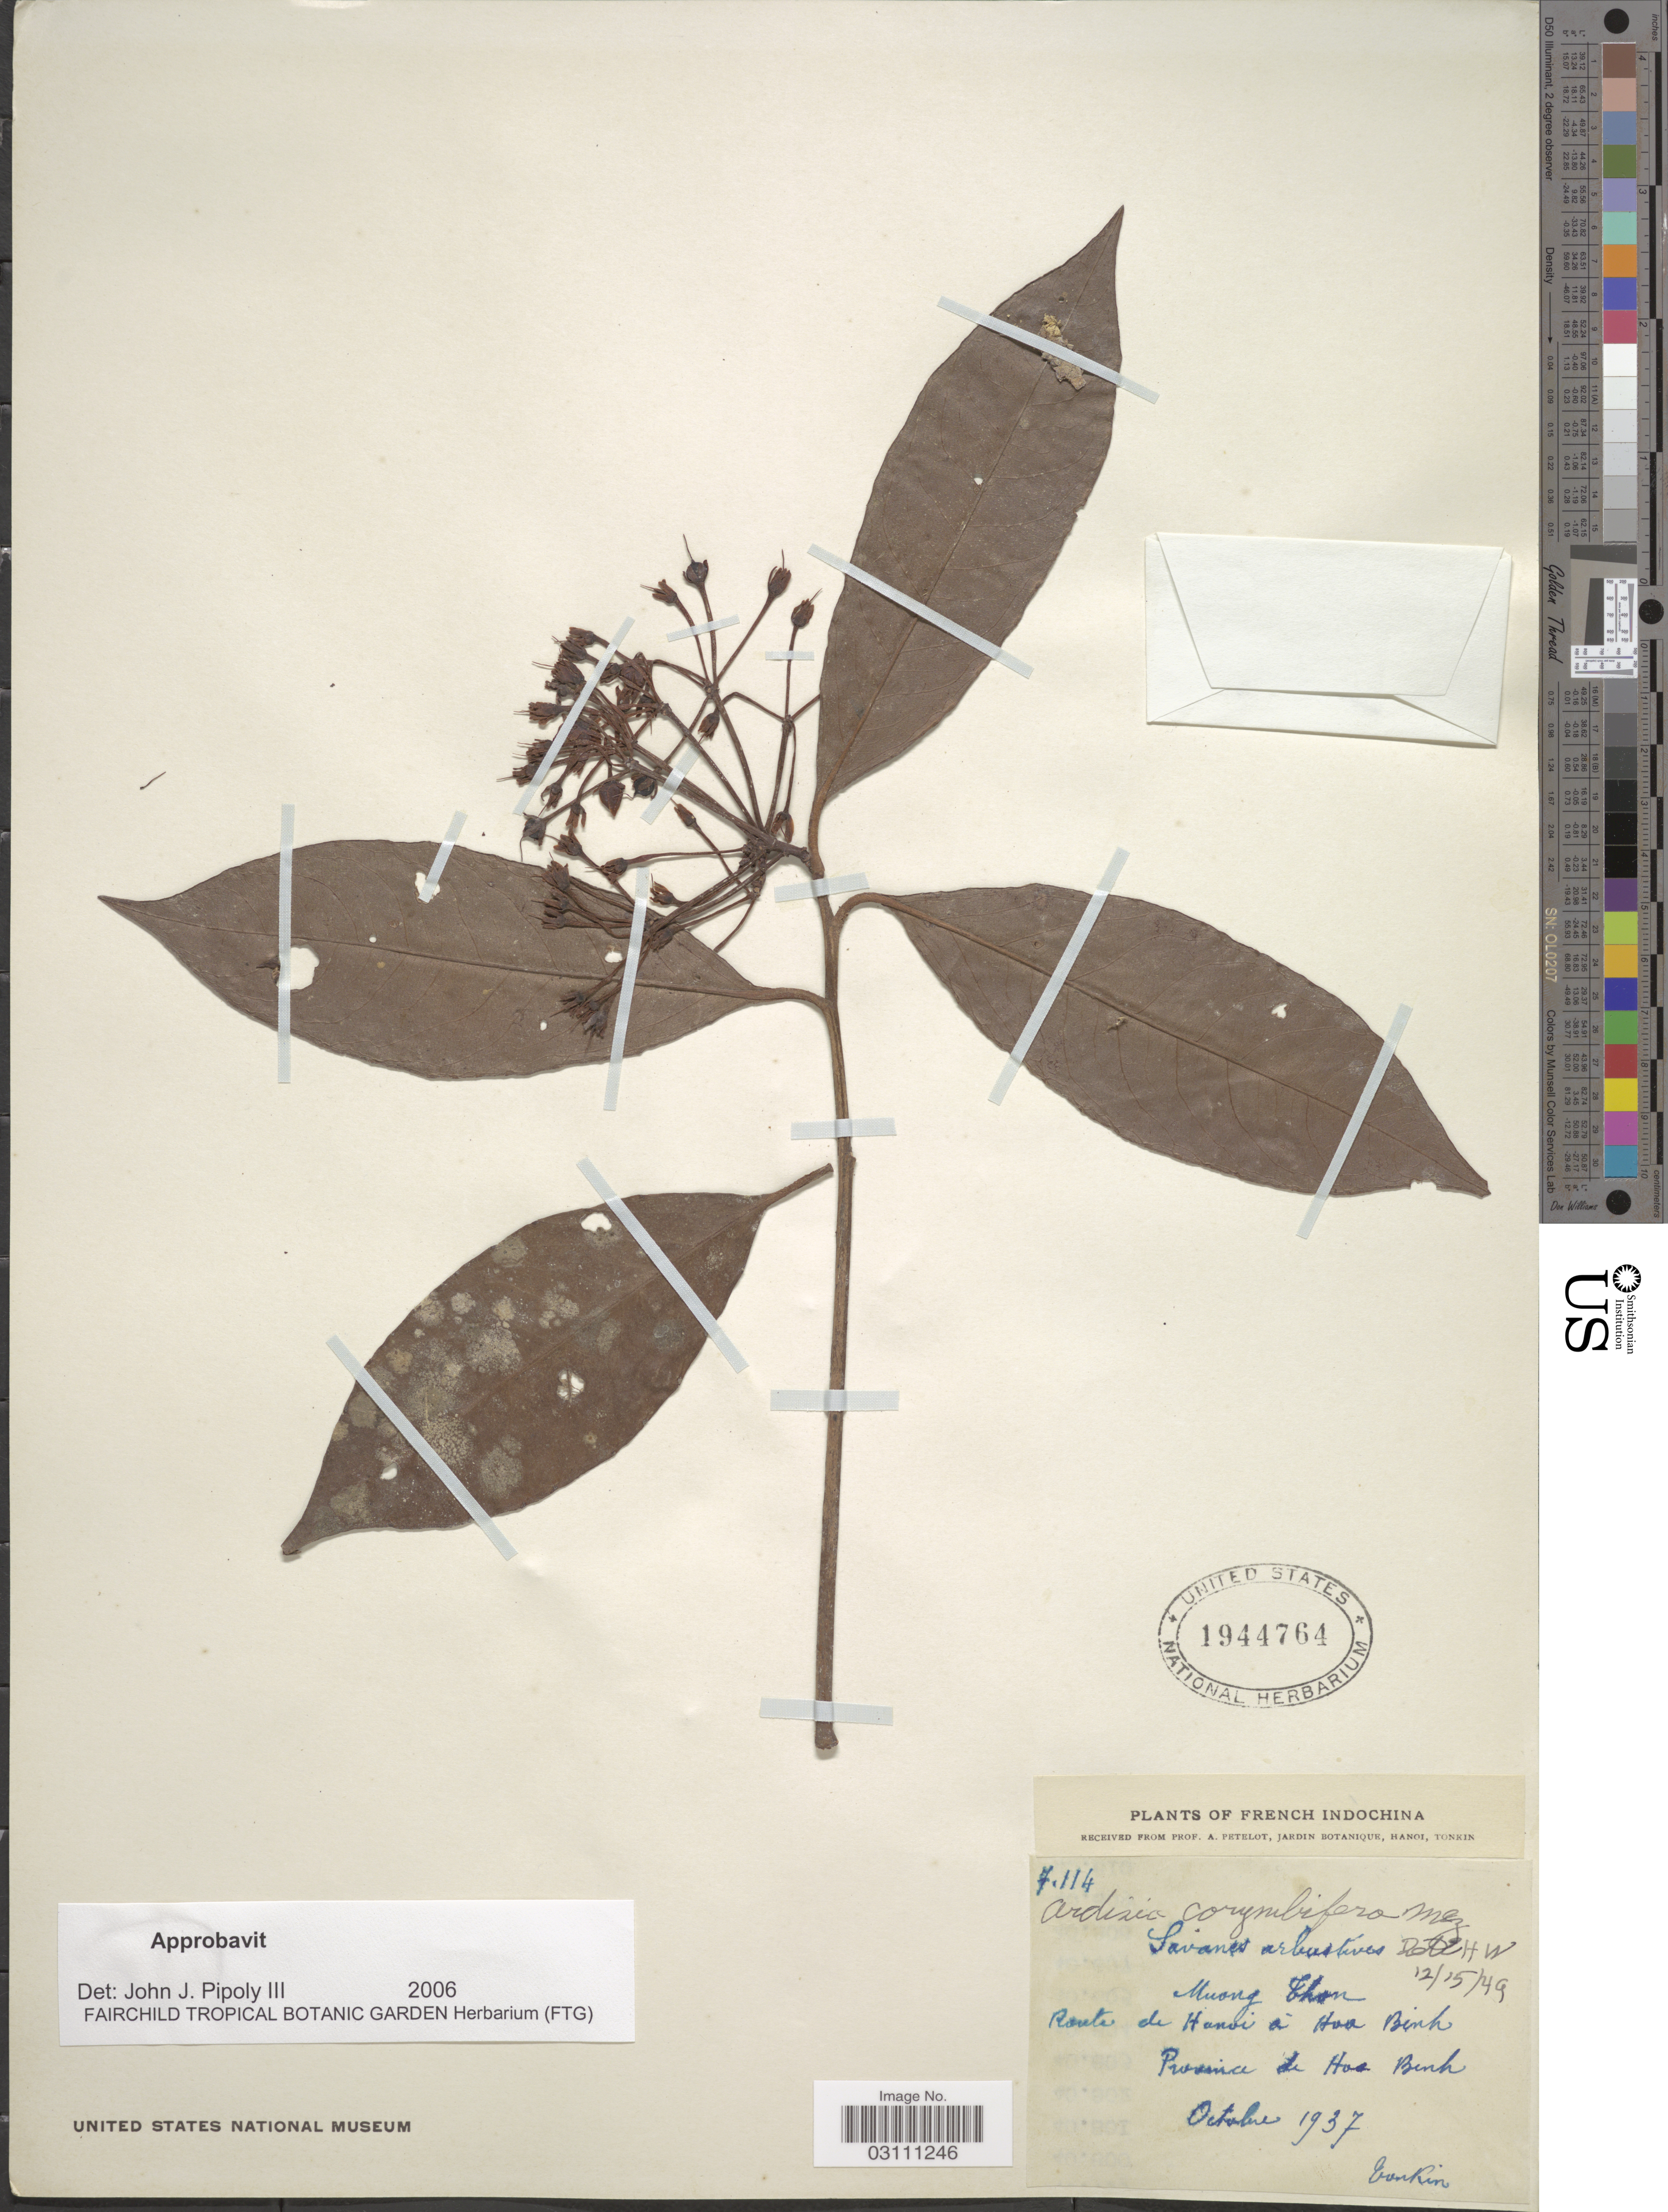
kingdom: Plantae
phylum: Tracheophyta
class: Magnoliopsida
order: Ericales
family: Primulaceae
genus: Ardisia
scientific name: Ardisia corymbifera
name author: Mez in Engl.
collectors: A. Petelot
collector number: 7114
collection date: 1937-10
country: Vietnam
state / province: Hoa Binh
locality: French Indochina. Muong Thon. Route de Hanoi à Hoa Binh. Province de Hoa Binh. Tonkin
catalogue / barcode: US 1944764